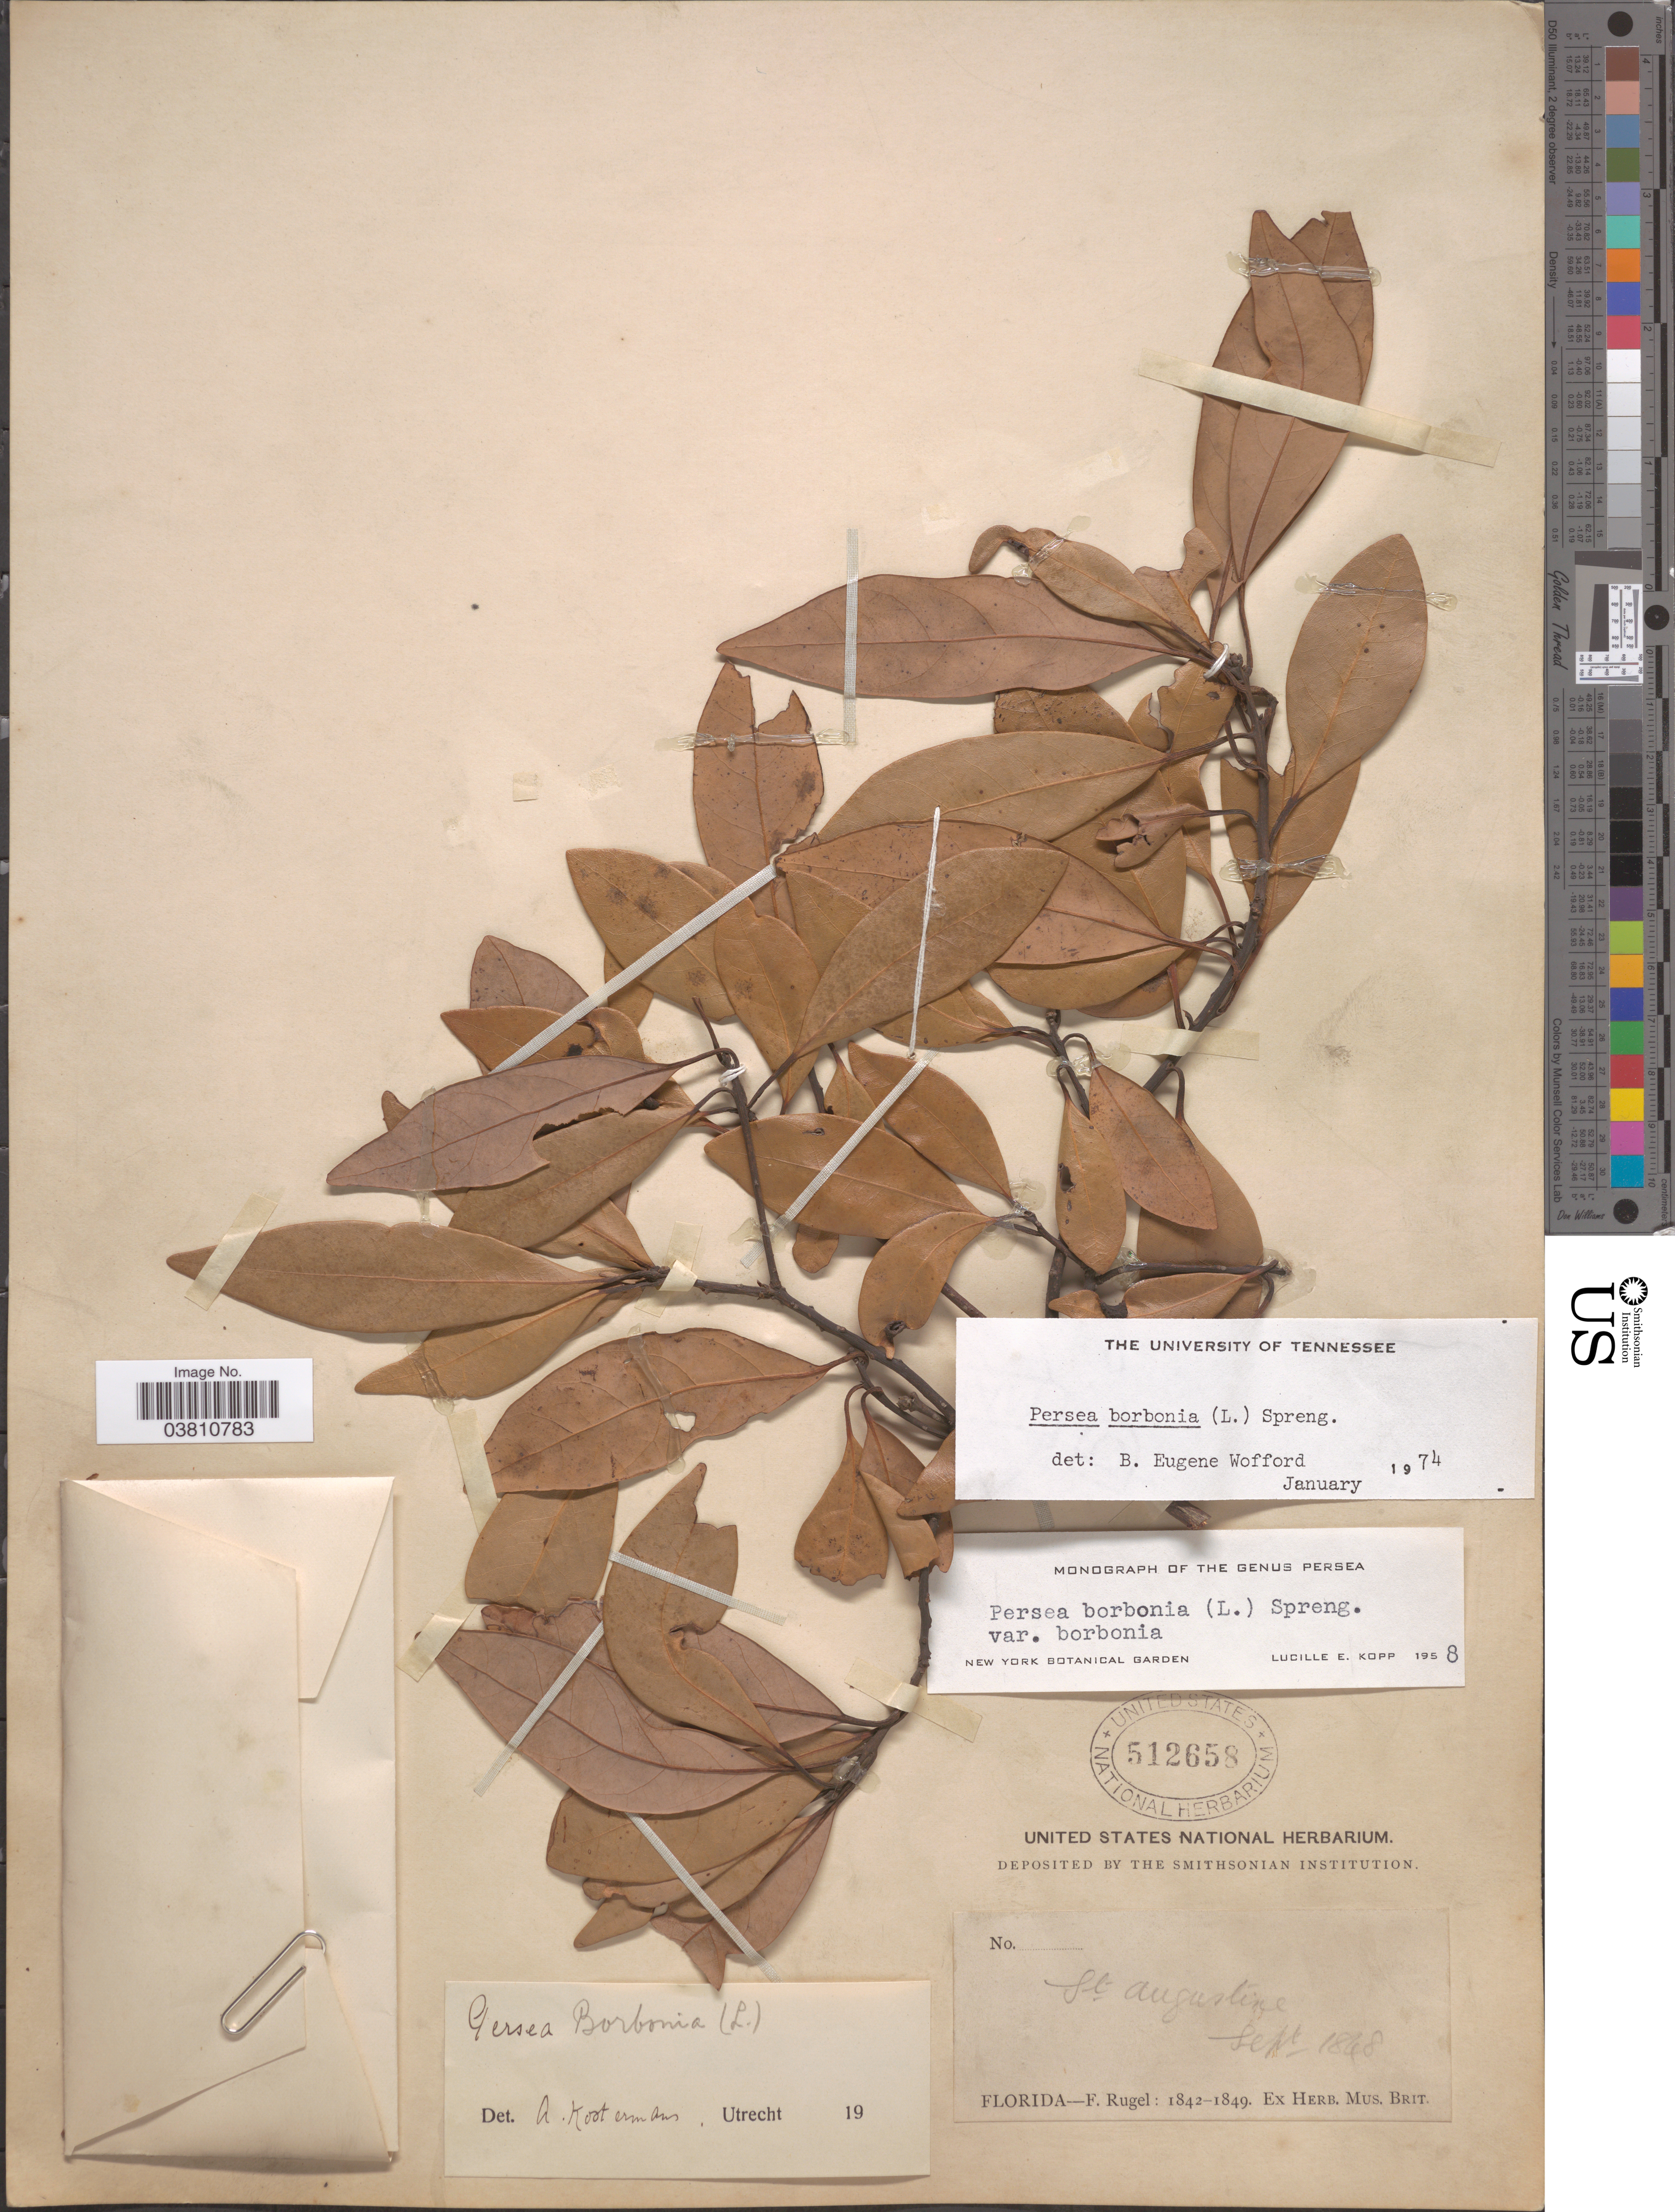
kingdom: Plantae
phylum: Tracheophyta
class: Magnoliopsida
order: Laurales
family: Lauraceae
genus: Persea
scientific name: Persea borbonia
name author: (L.) Spreng.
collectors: F. Rugel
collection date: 1848-09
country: United States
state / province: Florida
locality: St. Augustine.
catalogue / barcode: US 512658